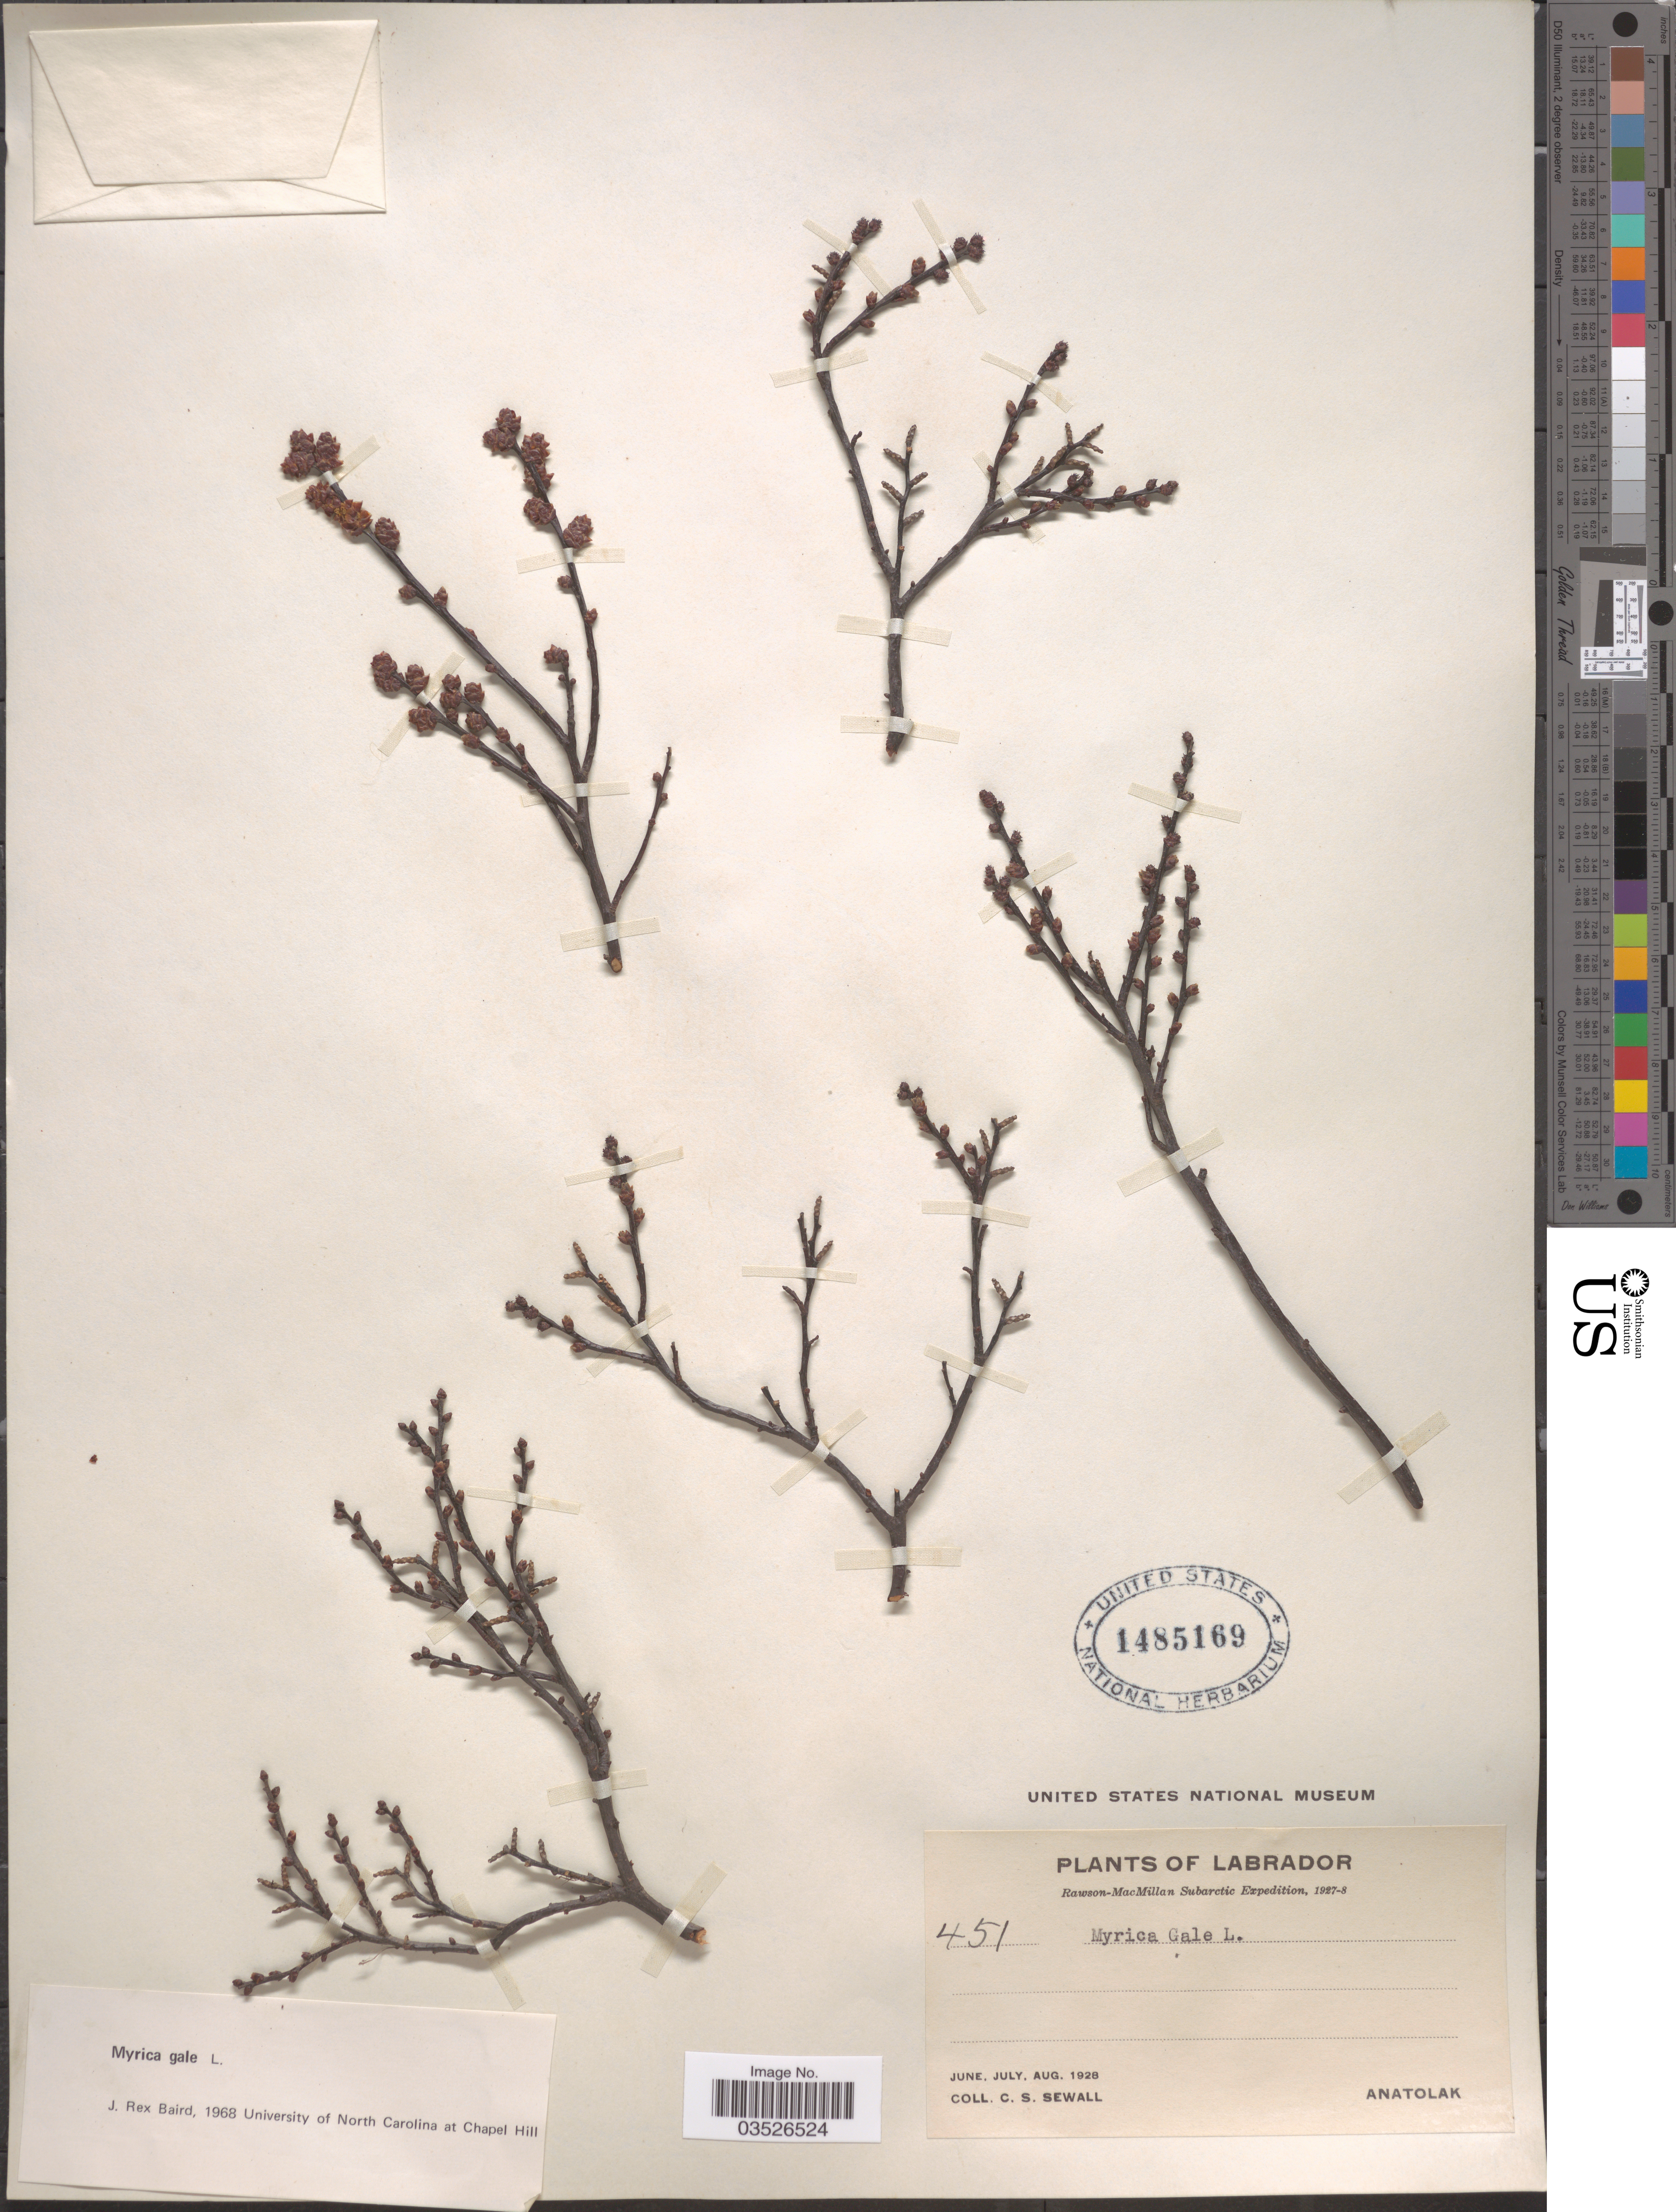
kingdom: Plantae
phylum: Tracheophyta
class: Magnoliopsida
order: Fagales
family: Myricaceae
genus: Myrica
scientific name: Myrica gale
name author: L.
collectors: C. Sewall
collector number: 451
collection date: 1928-06/1928-08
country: Canada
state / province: Newfoundland and Labrador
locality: Labrador. Anatolak.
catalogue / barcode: US 1485169